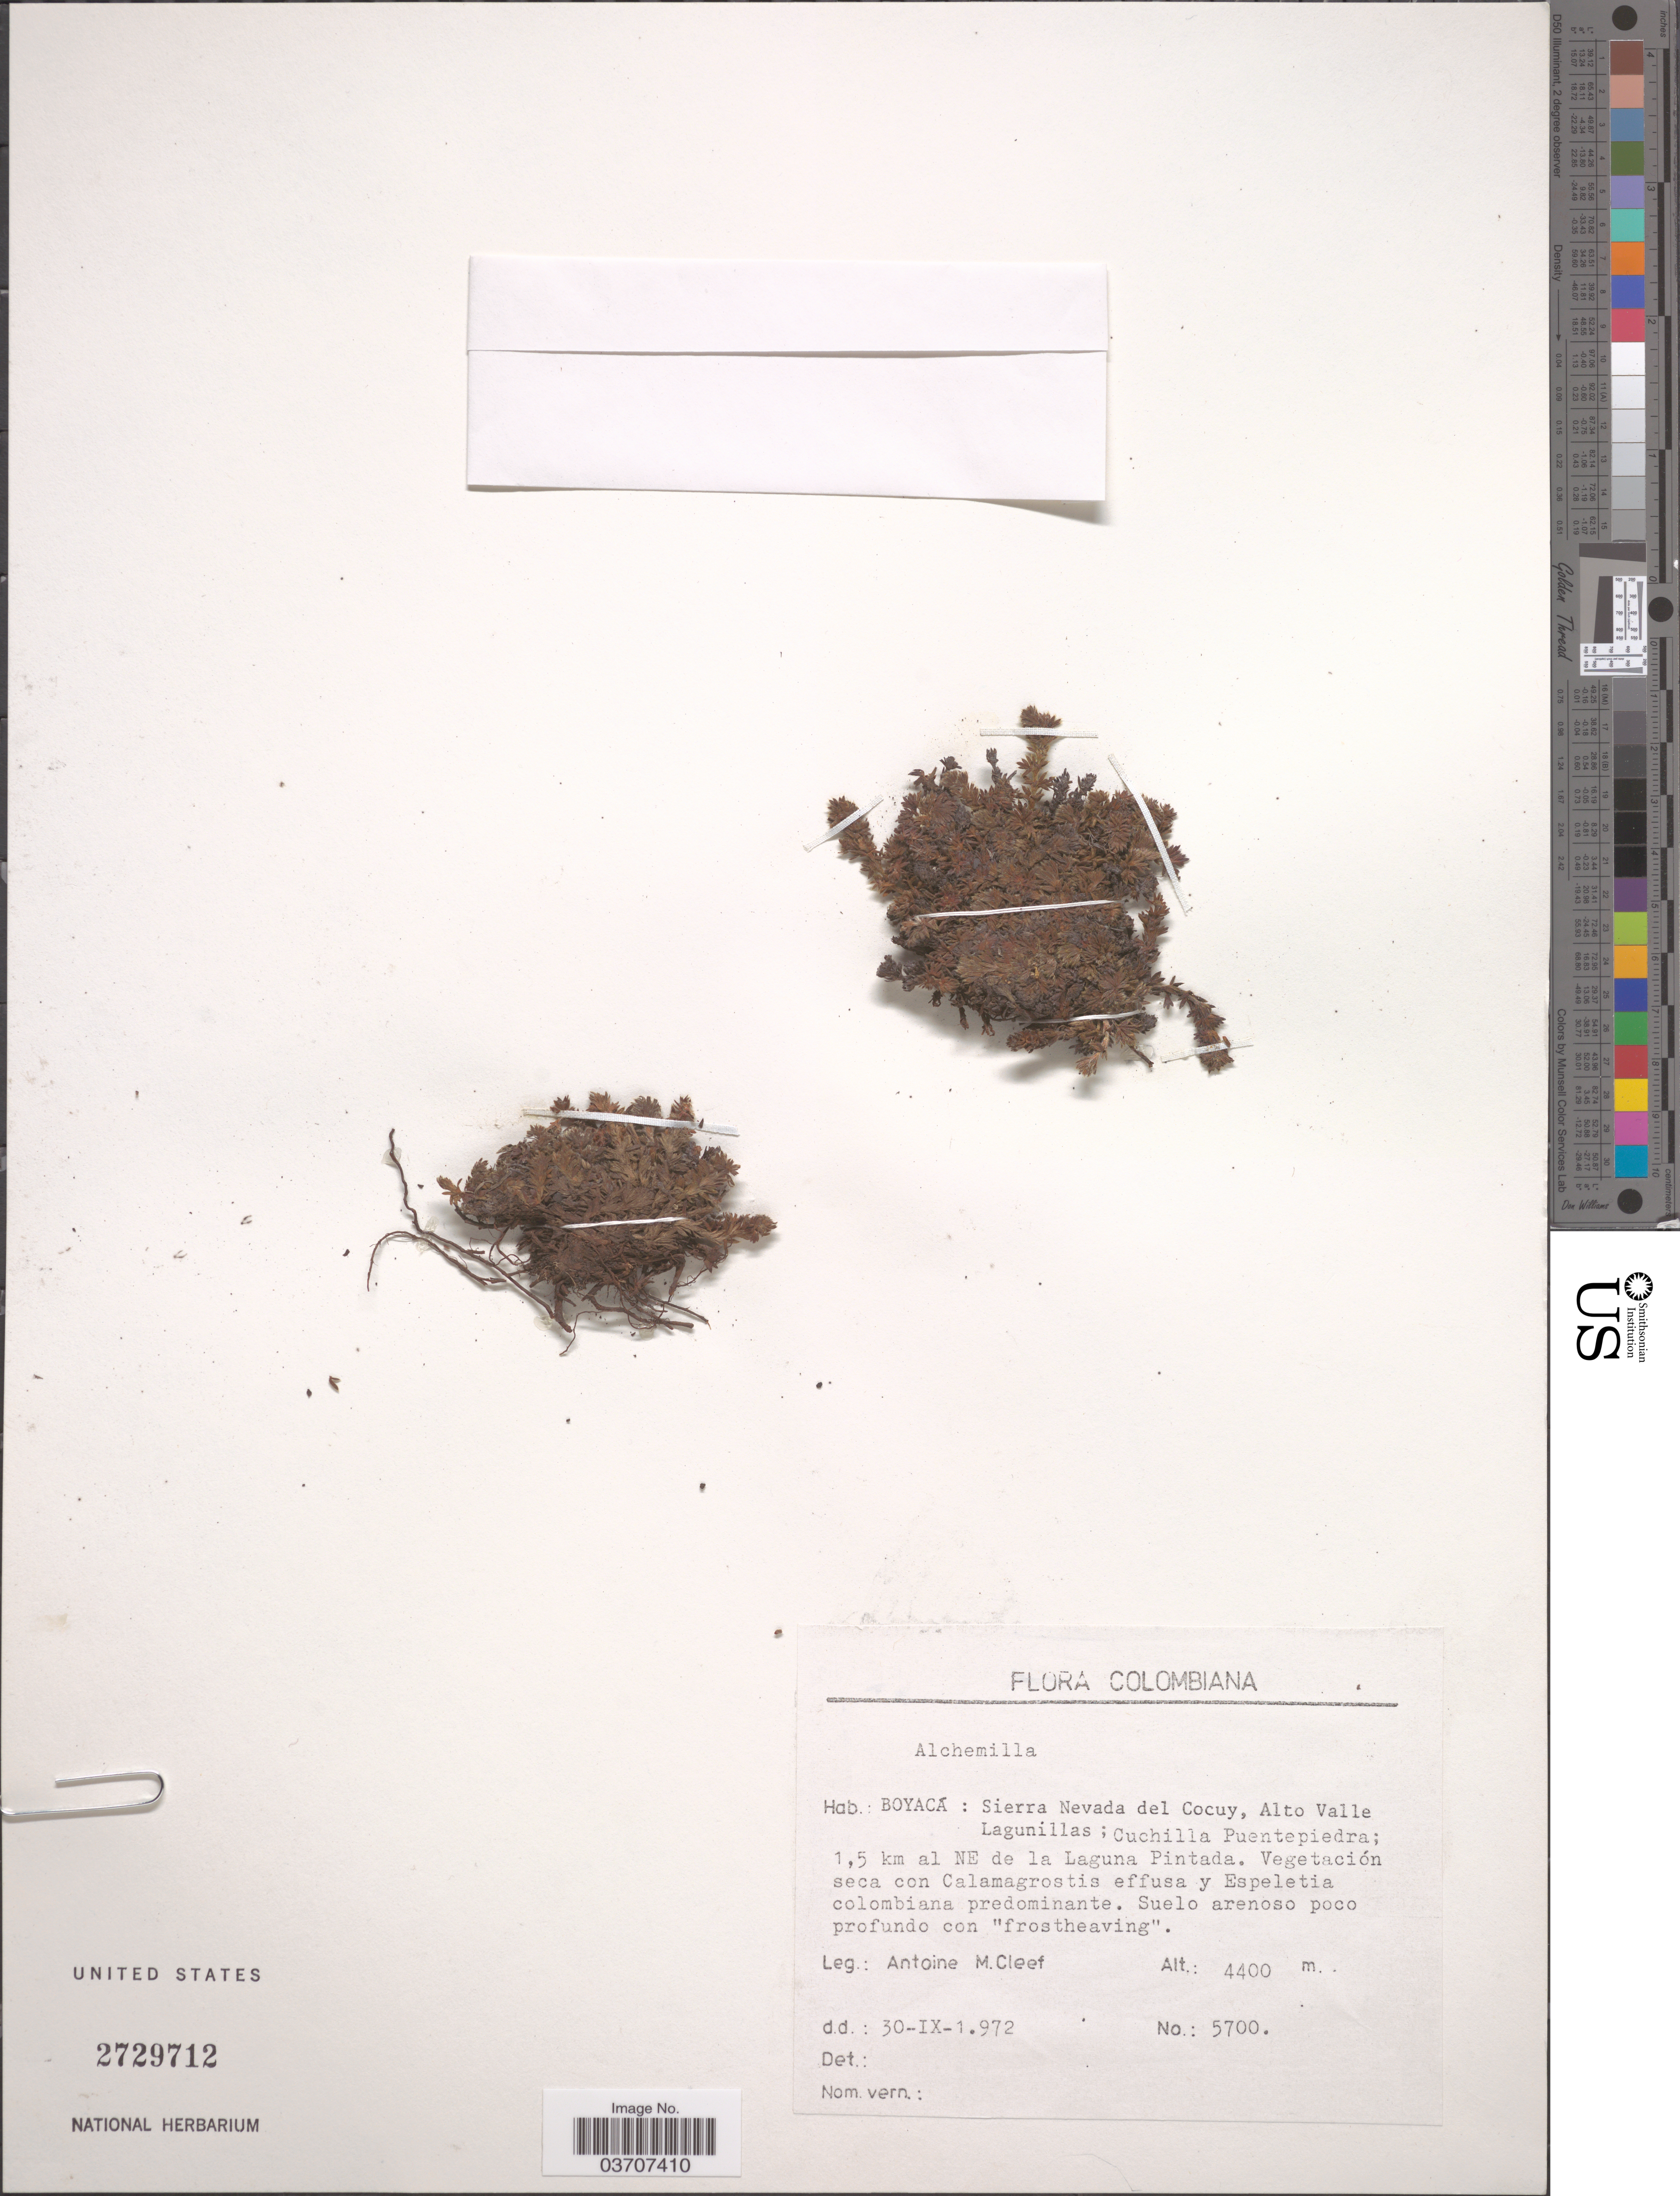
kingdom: Plantae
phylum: Tracheophyta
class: Magnoliopsida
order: Rosales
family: Rosaceae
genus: Lachemilla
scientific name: Lachemilla sp.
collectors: A. M. Cleef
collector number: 5700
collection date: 1972-09-30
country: Colombia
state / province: Boyacá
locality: Sierra Nevada del Cocuy, Alto Valle Lagunillas; Cuchilla Puentepiedra; 1,5 km al NE de la Laguna Pintada.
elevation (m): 4400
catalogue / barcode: US 2729712